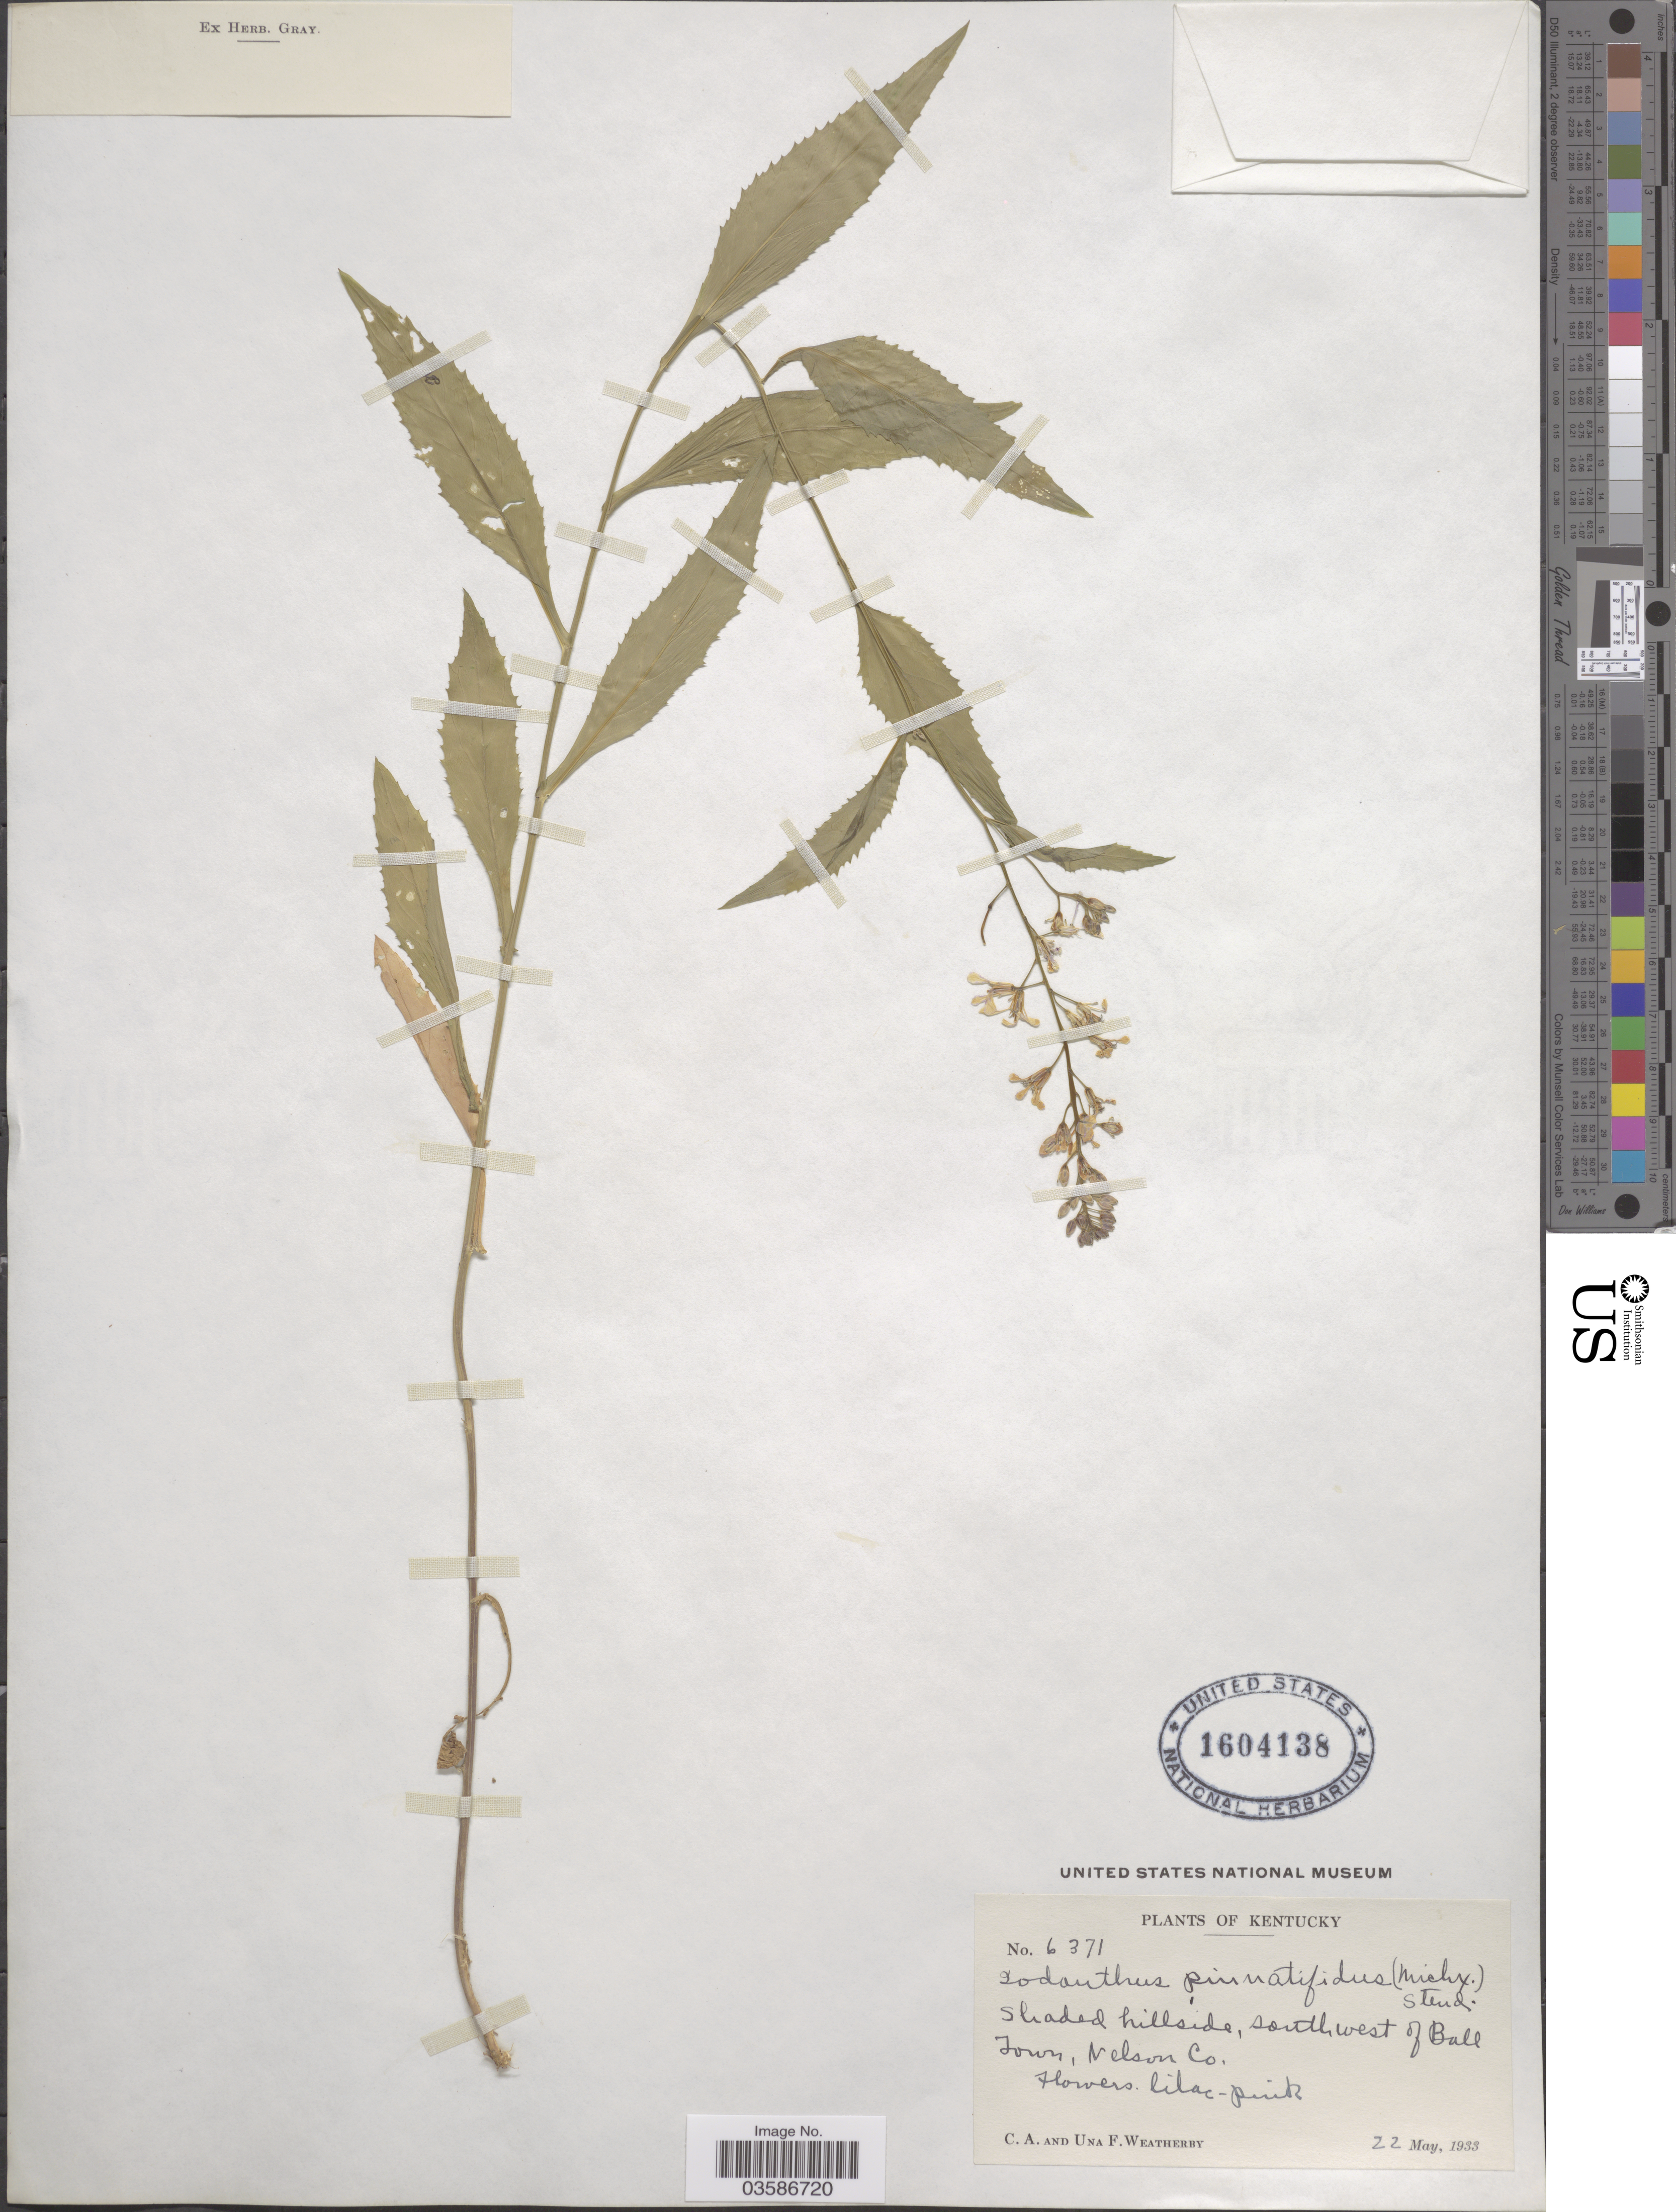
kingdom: Plantae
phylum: Tracheophyta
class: Magnoliopsida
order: Brassicales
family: Brassicaceae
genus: Iodanthus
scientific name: Iodanthus pinnatifidus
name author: (Michx.) Steud.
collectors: C. A. Weatherby & U. Weatherby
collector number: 6371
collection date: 1933-05-22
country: United States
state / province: Kentucky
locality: Southwest of Ball Town, Nelson Co.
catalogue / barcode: US 1604138